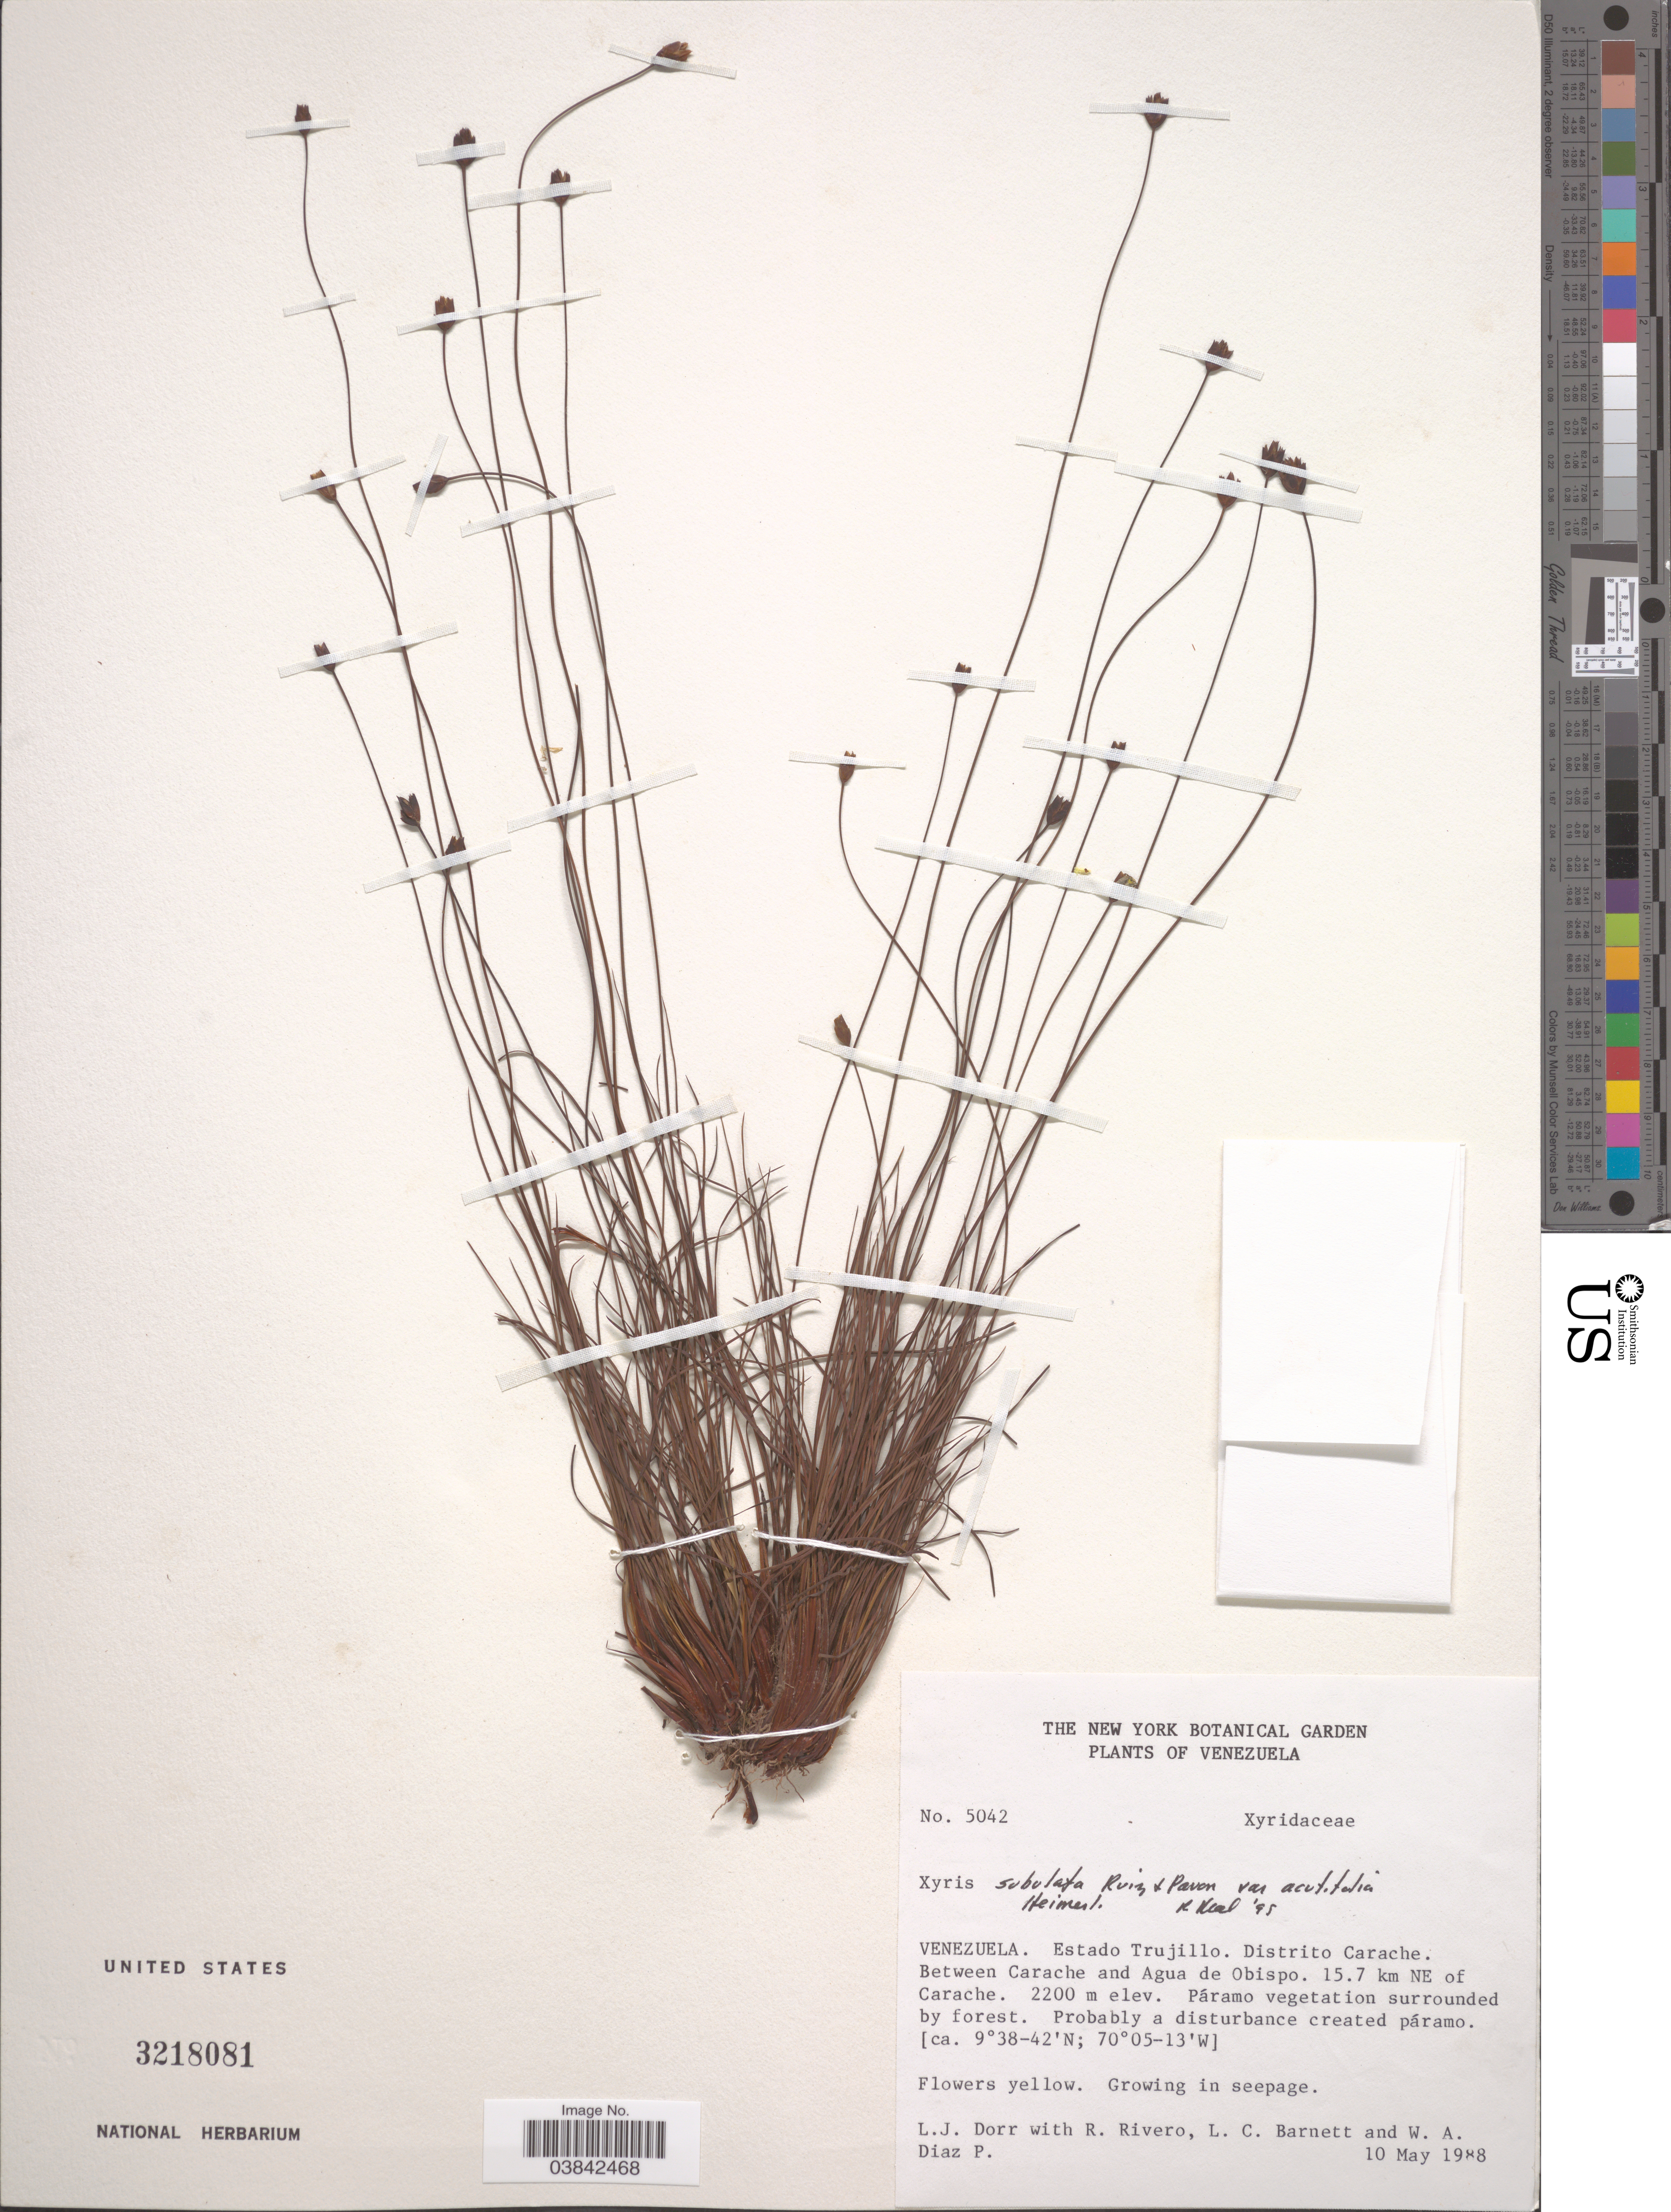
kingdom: Plantae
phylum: Tracheophyta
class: Liliopsida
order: Poales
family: Xyridaceae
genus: Xyris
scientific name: Xyris subulata var. acutifolia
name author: Ruiz & Pav.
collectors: L. J. Dorr, R. Rivero, L. C. Barnett & W. Díaz P.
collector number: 5042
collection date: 1988-05-10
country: Venezuela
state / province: Trujillo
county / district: Carache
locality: Between Carache and Agua de Obispo. 15.7 km NE of Carache.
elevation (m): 2200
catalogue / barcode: US 3218081